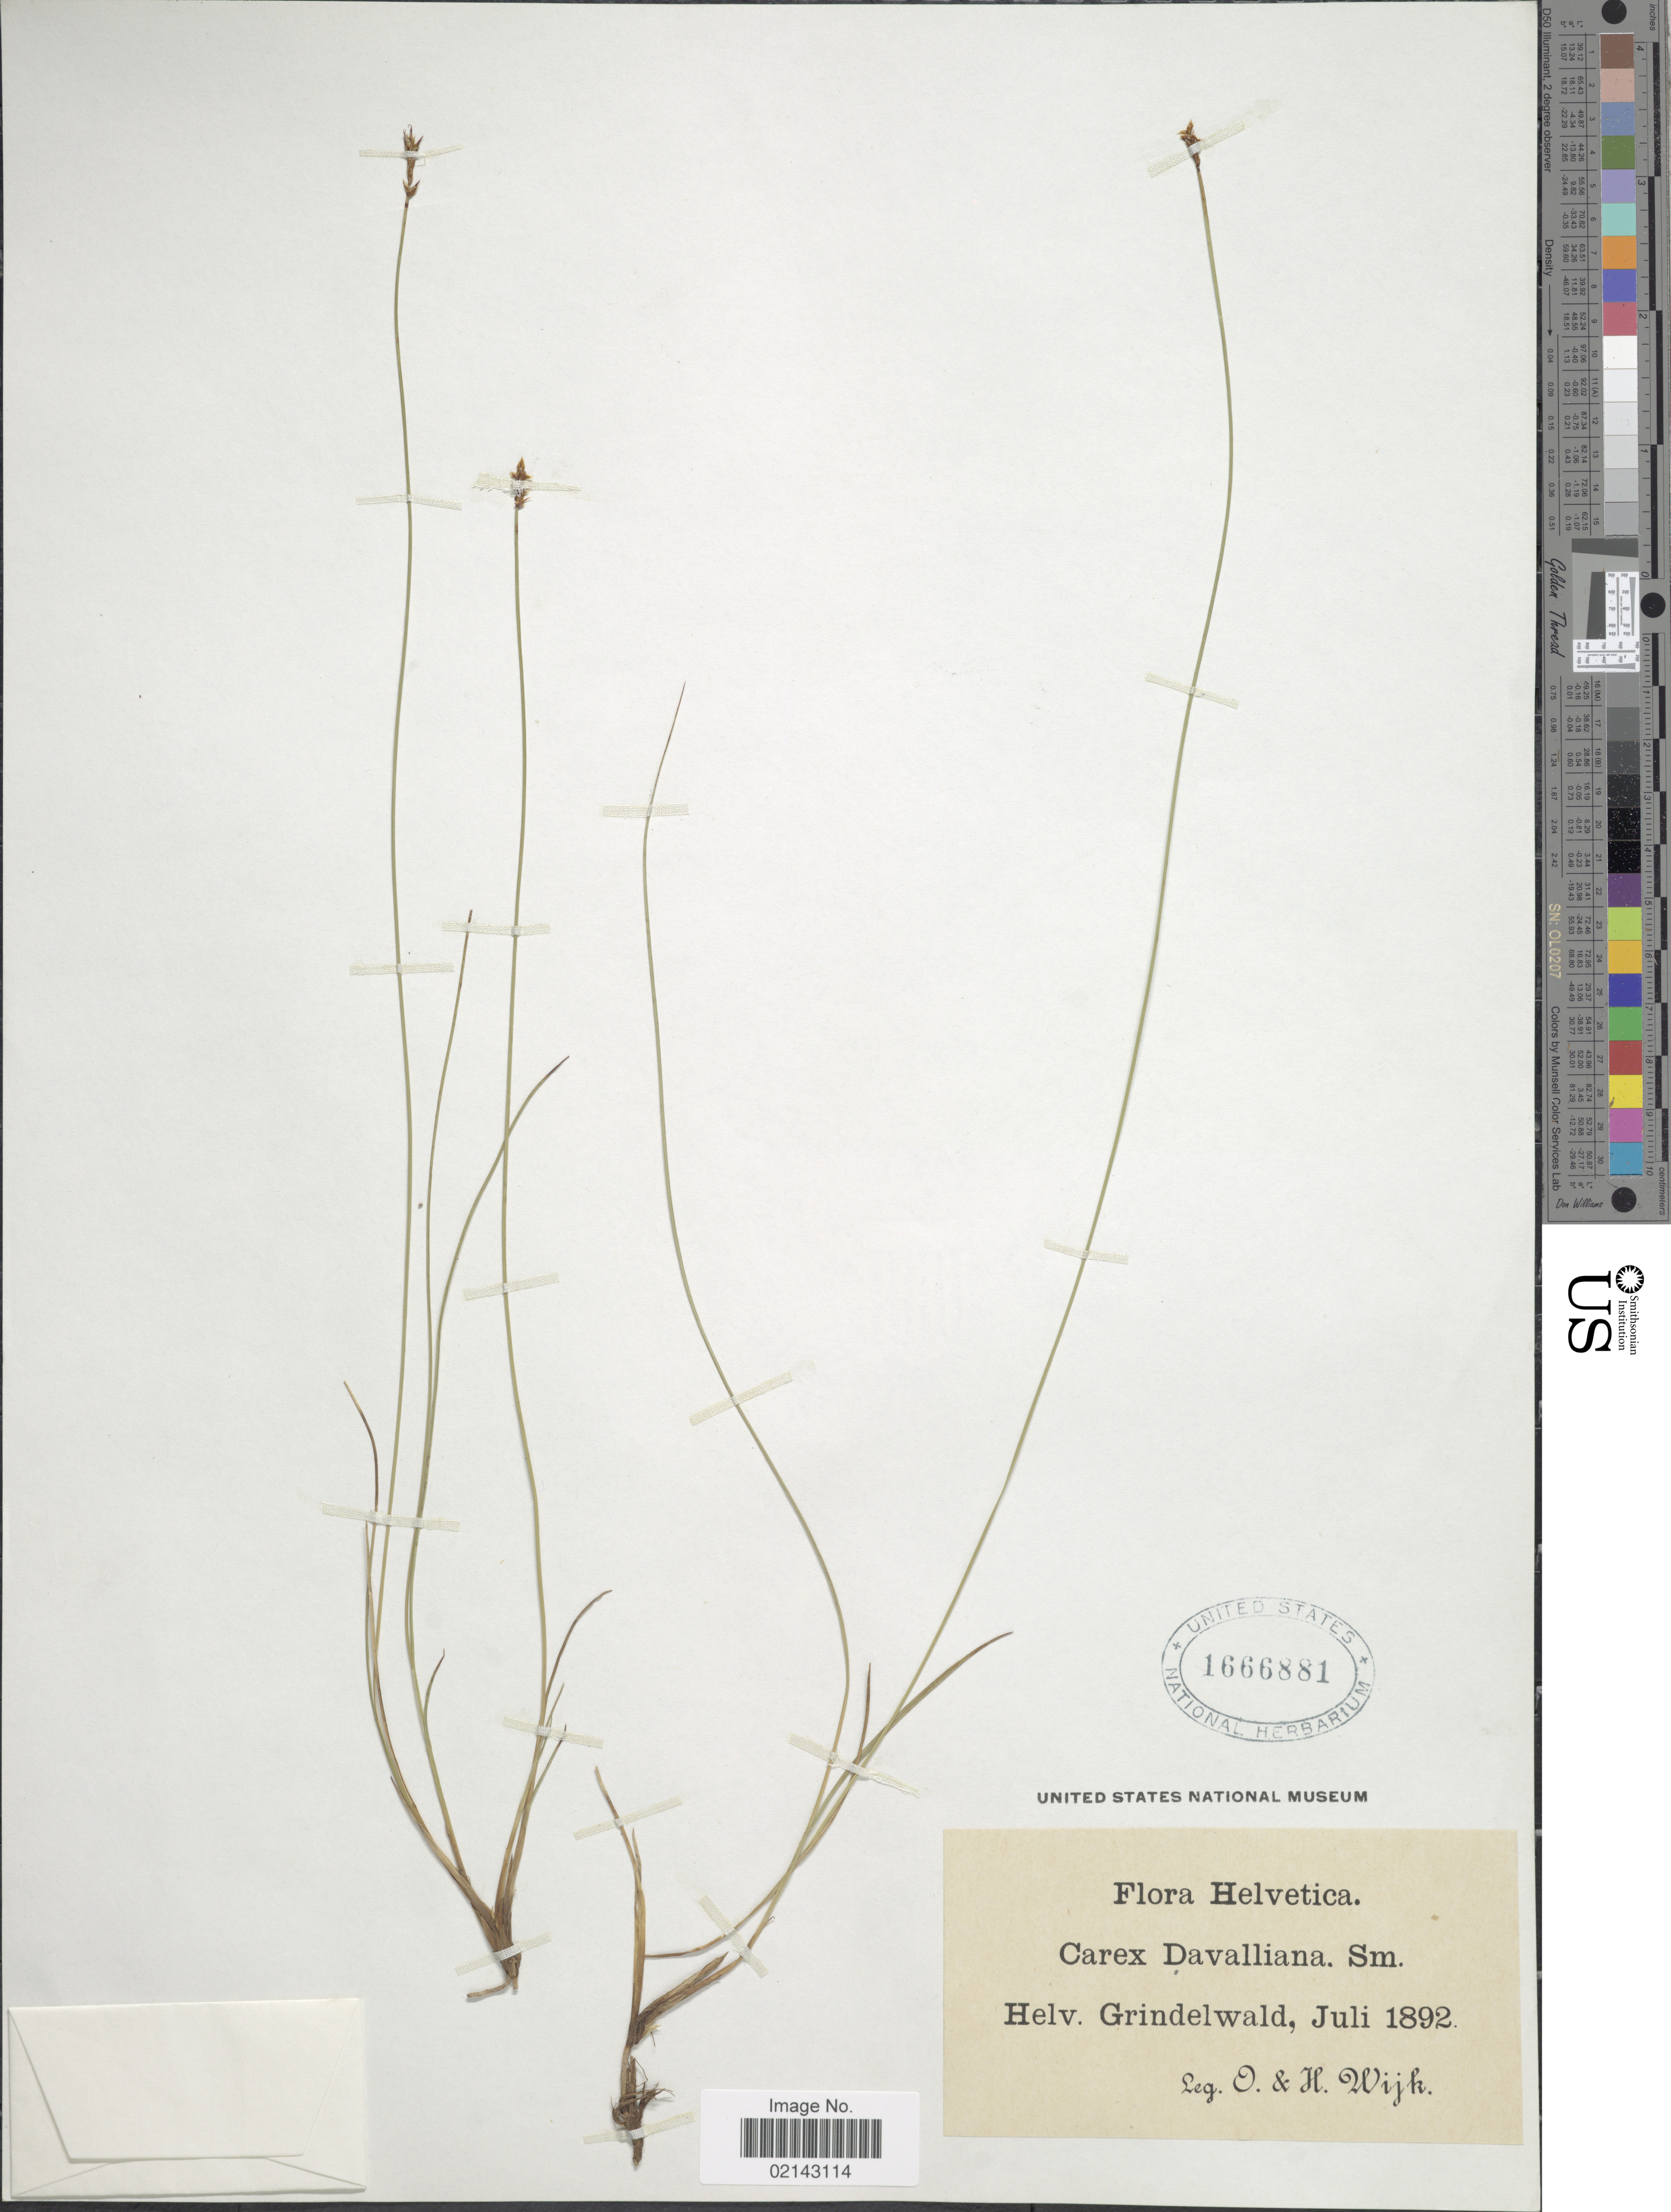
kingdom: Plantae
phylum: Tracheophyta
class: Liliopsida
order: Poales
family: Cyperaceae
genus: Carex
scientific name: Carex davalliana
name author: Sm.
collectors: O. Wijk & H. Wijk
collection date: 1892-07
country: Switzerland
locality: Helvetica. Helv. Grindelwald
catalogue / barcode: US 1666881